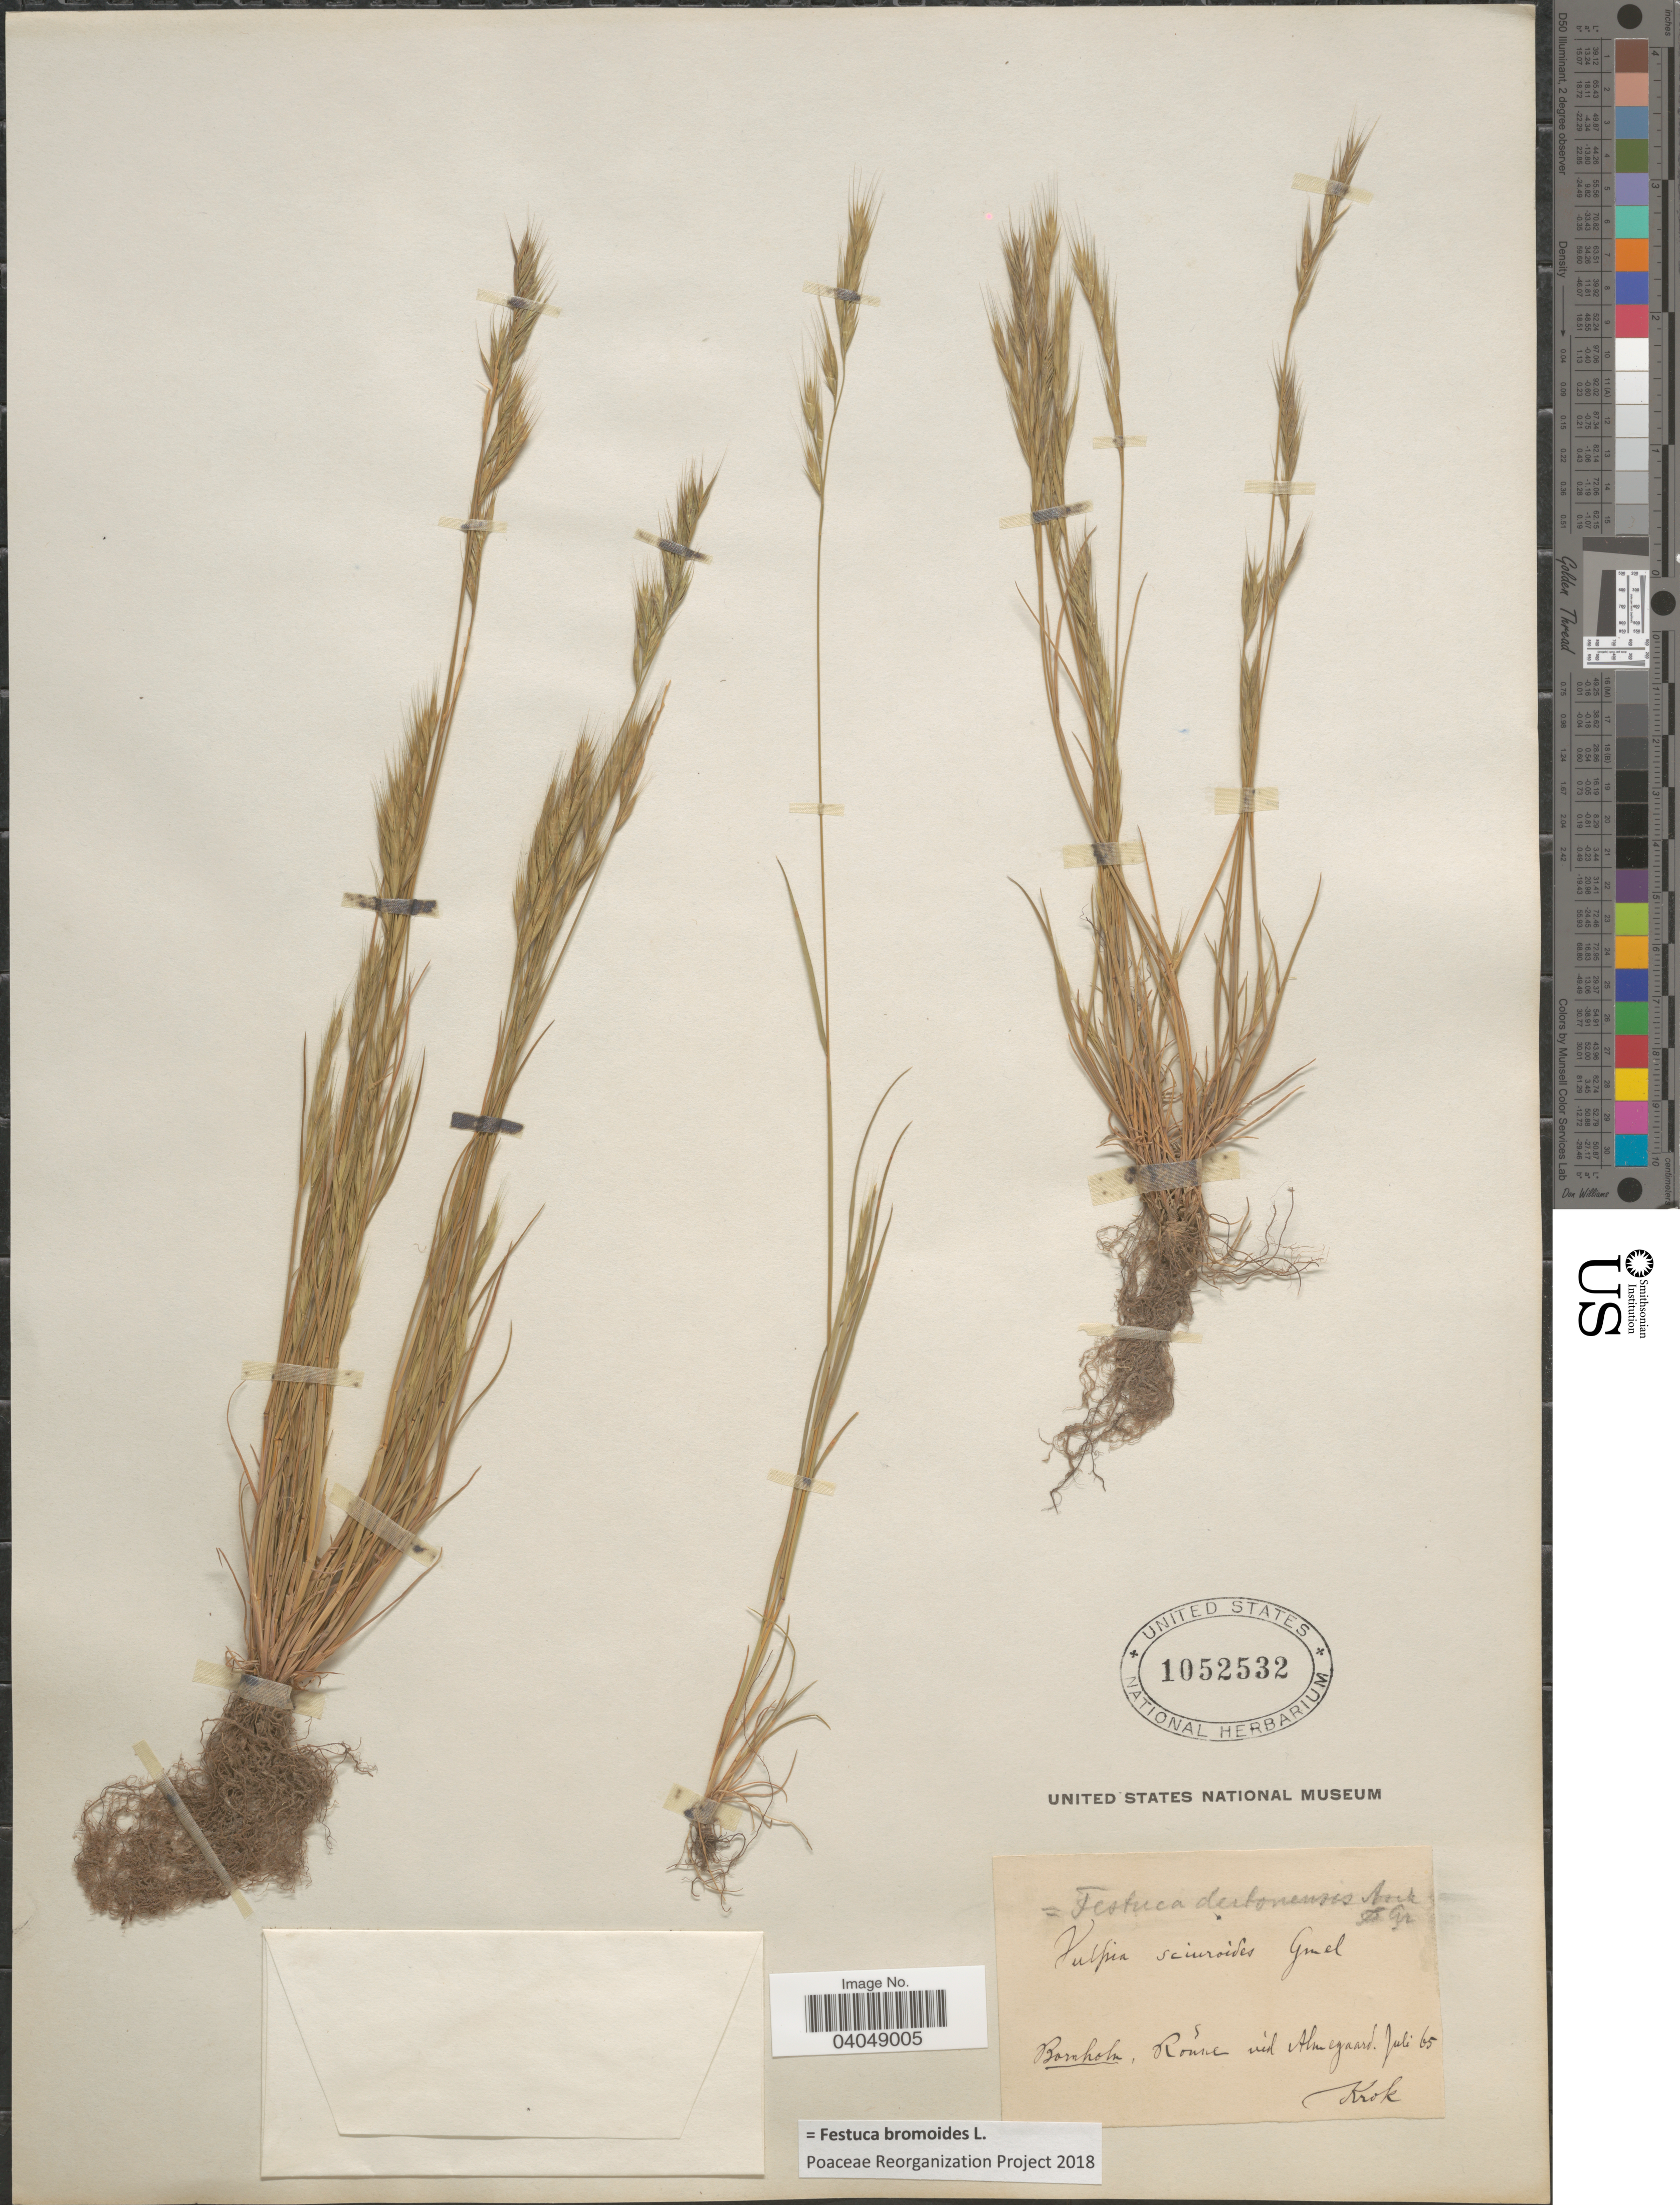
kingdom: Plantae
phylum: Tracheophyta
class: Liliopsida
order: Poales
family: Poaceae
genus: Festuca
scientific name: Festuca bromoides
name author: L.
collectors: Krok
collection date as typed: Transcribed d/m/y: /7/65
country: Denmark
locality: Bornholm, Rønne vid Almegaard.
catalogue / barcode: US 1052532